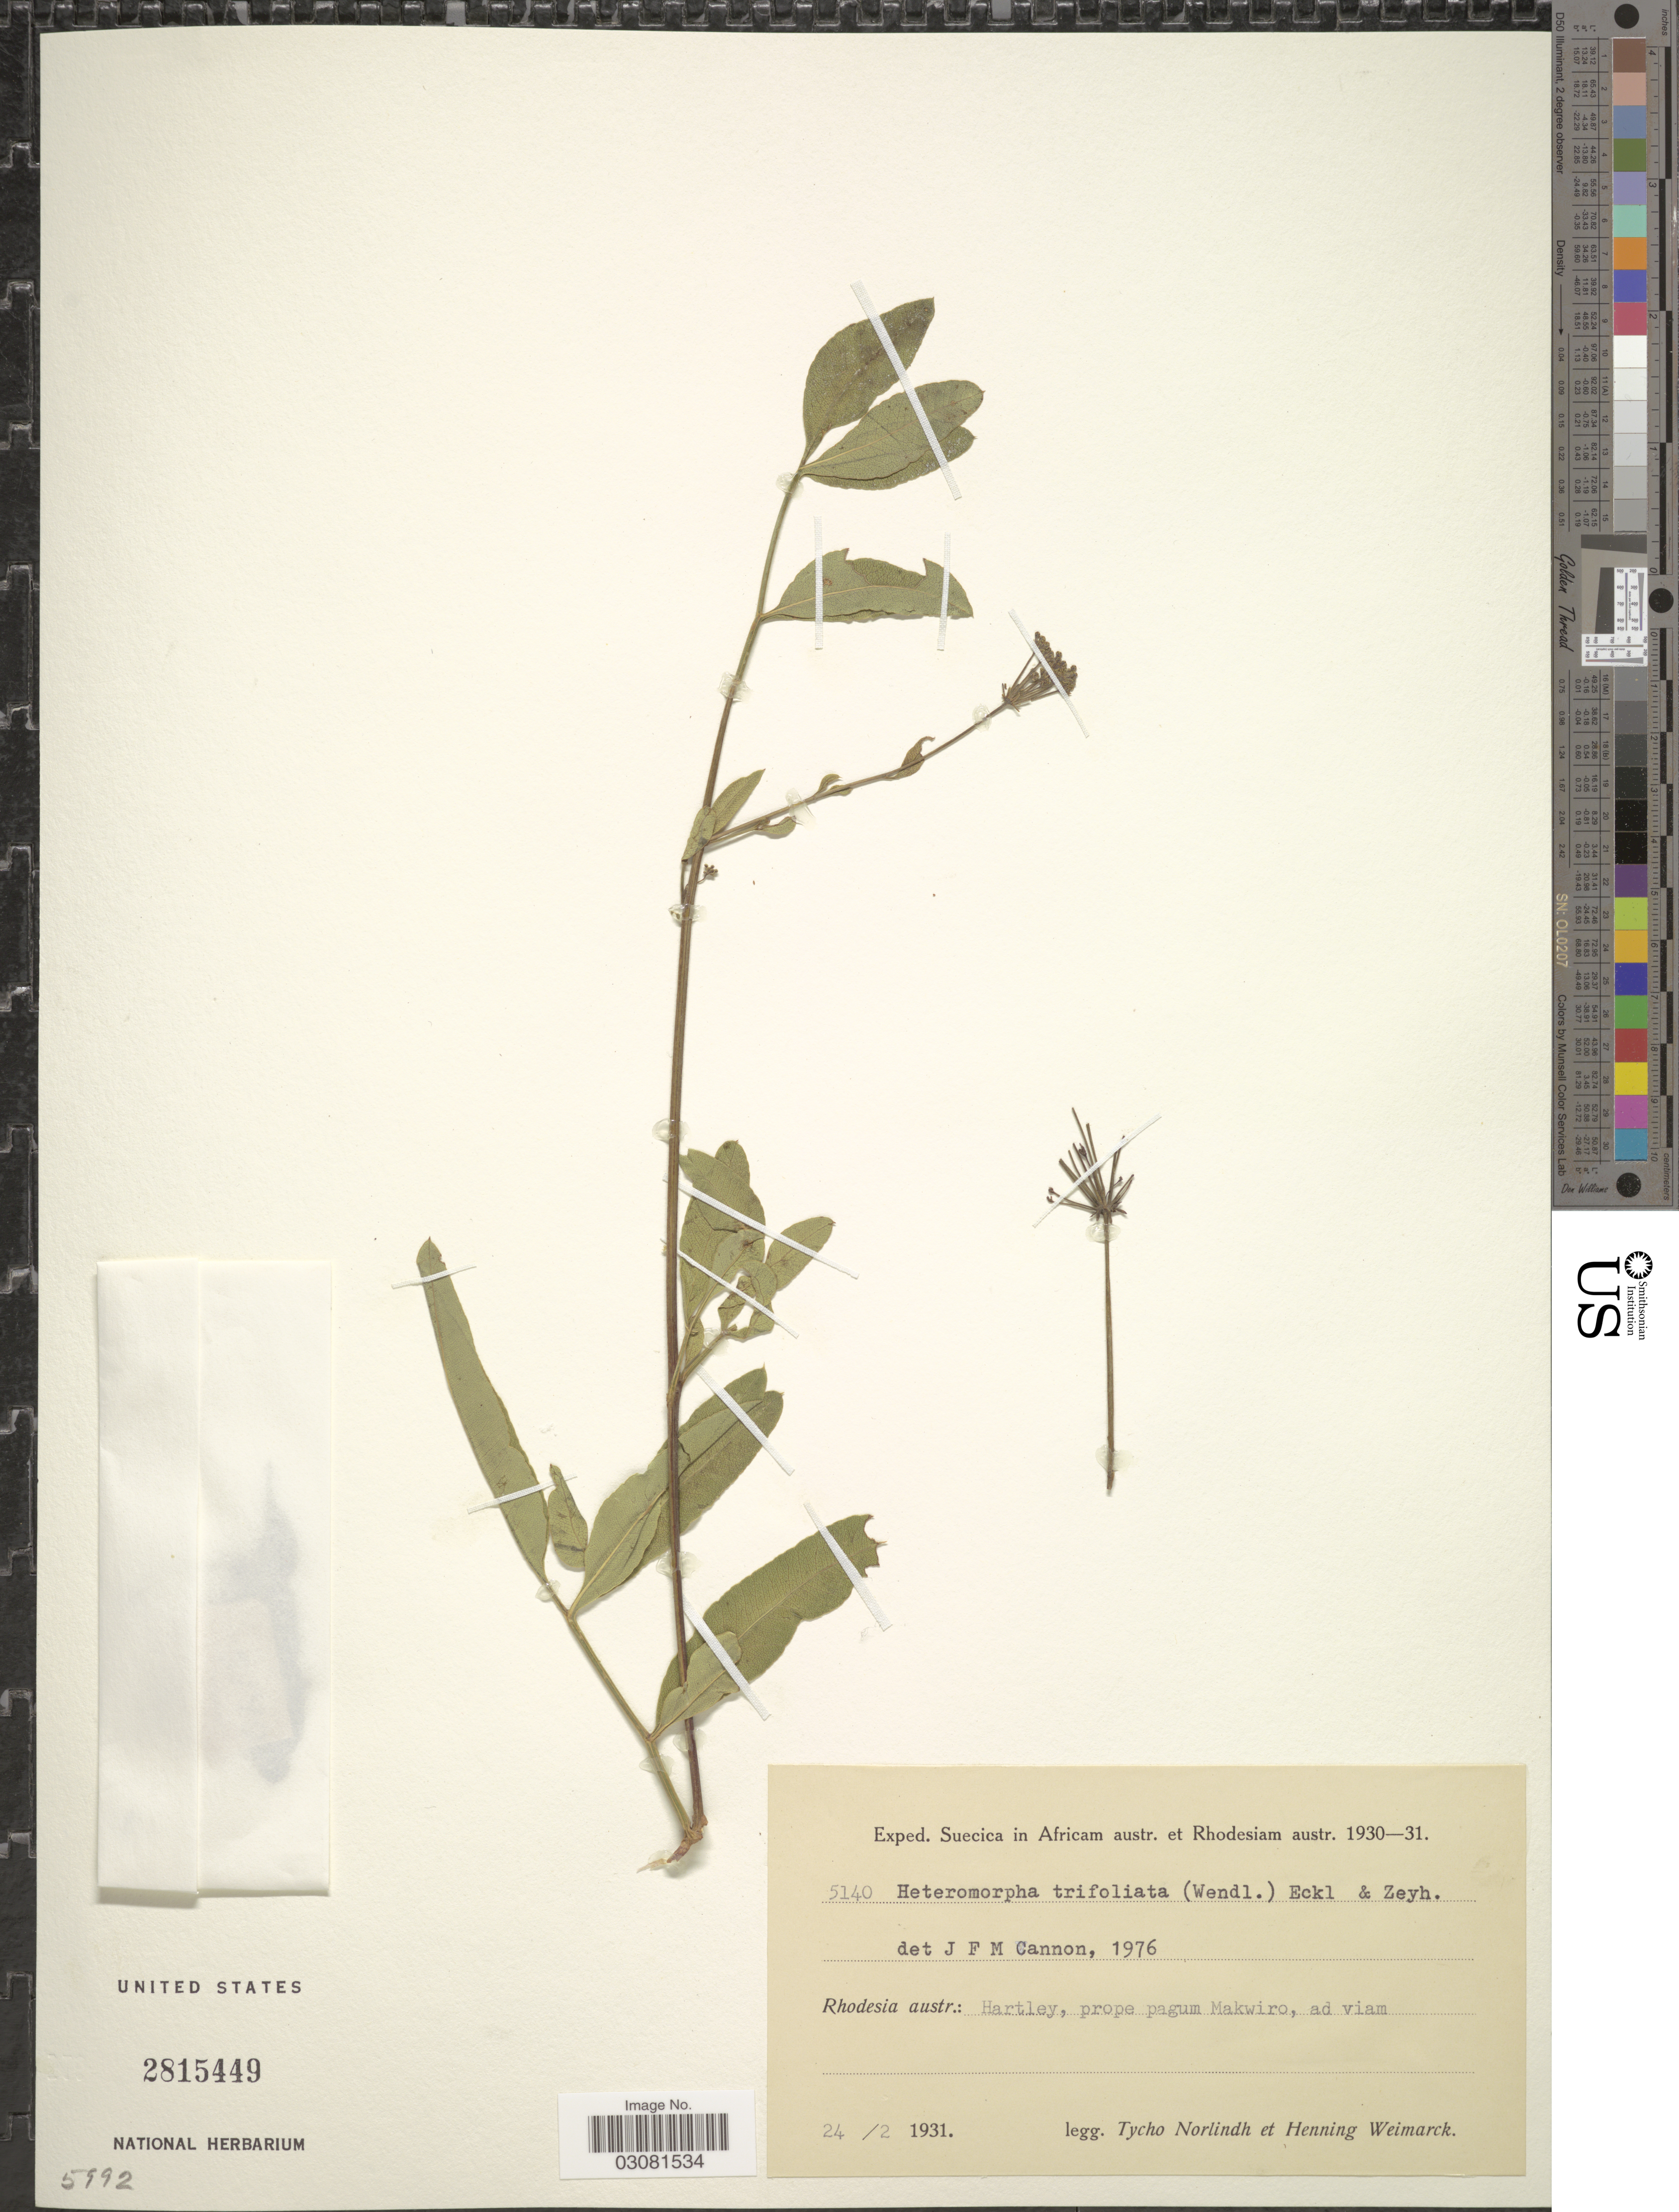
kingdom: Plantae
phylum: Tracheophyta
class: Magnoliopsida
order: Apiales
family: Apiaceae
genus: Heteromorpha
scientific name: Heteromorpha trifoliata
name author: (H.L. Wendl. & Bartl.) Eckl. & Zeyh.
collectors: N. T. Norlindh & H. Weimarck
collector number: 5140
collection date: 1931-02-24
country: Zimbabwe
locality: Rhodesia austr.: Hartley, prope pagum Makwiro, ad viam.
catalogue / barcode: US 2815449